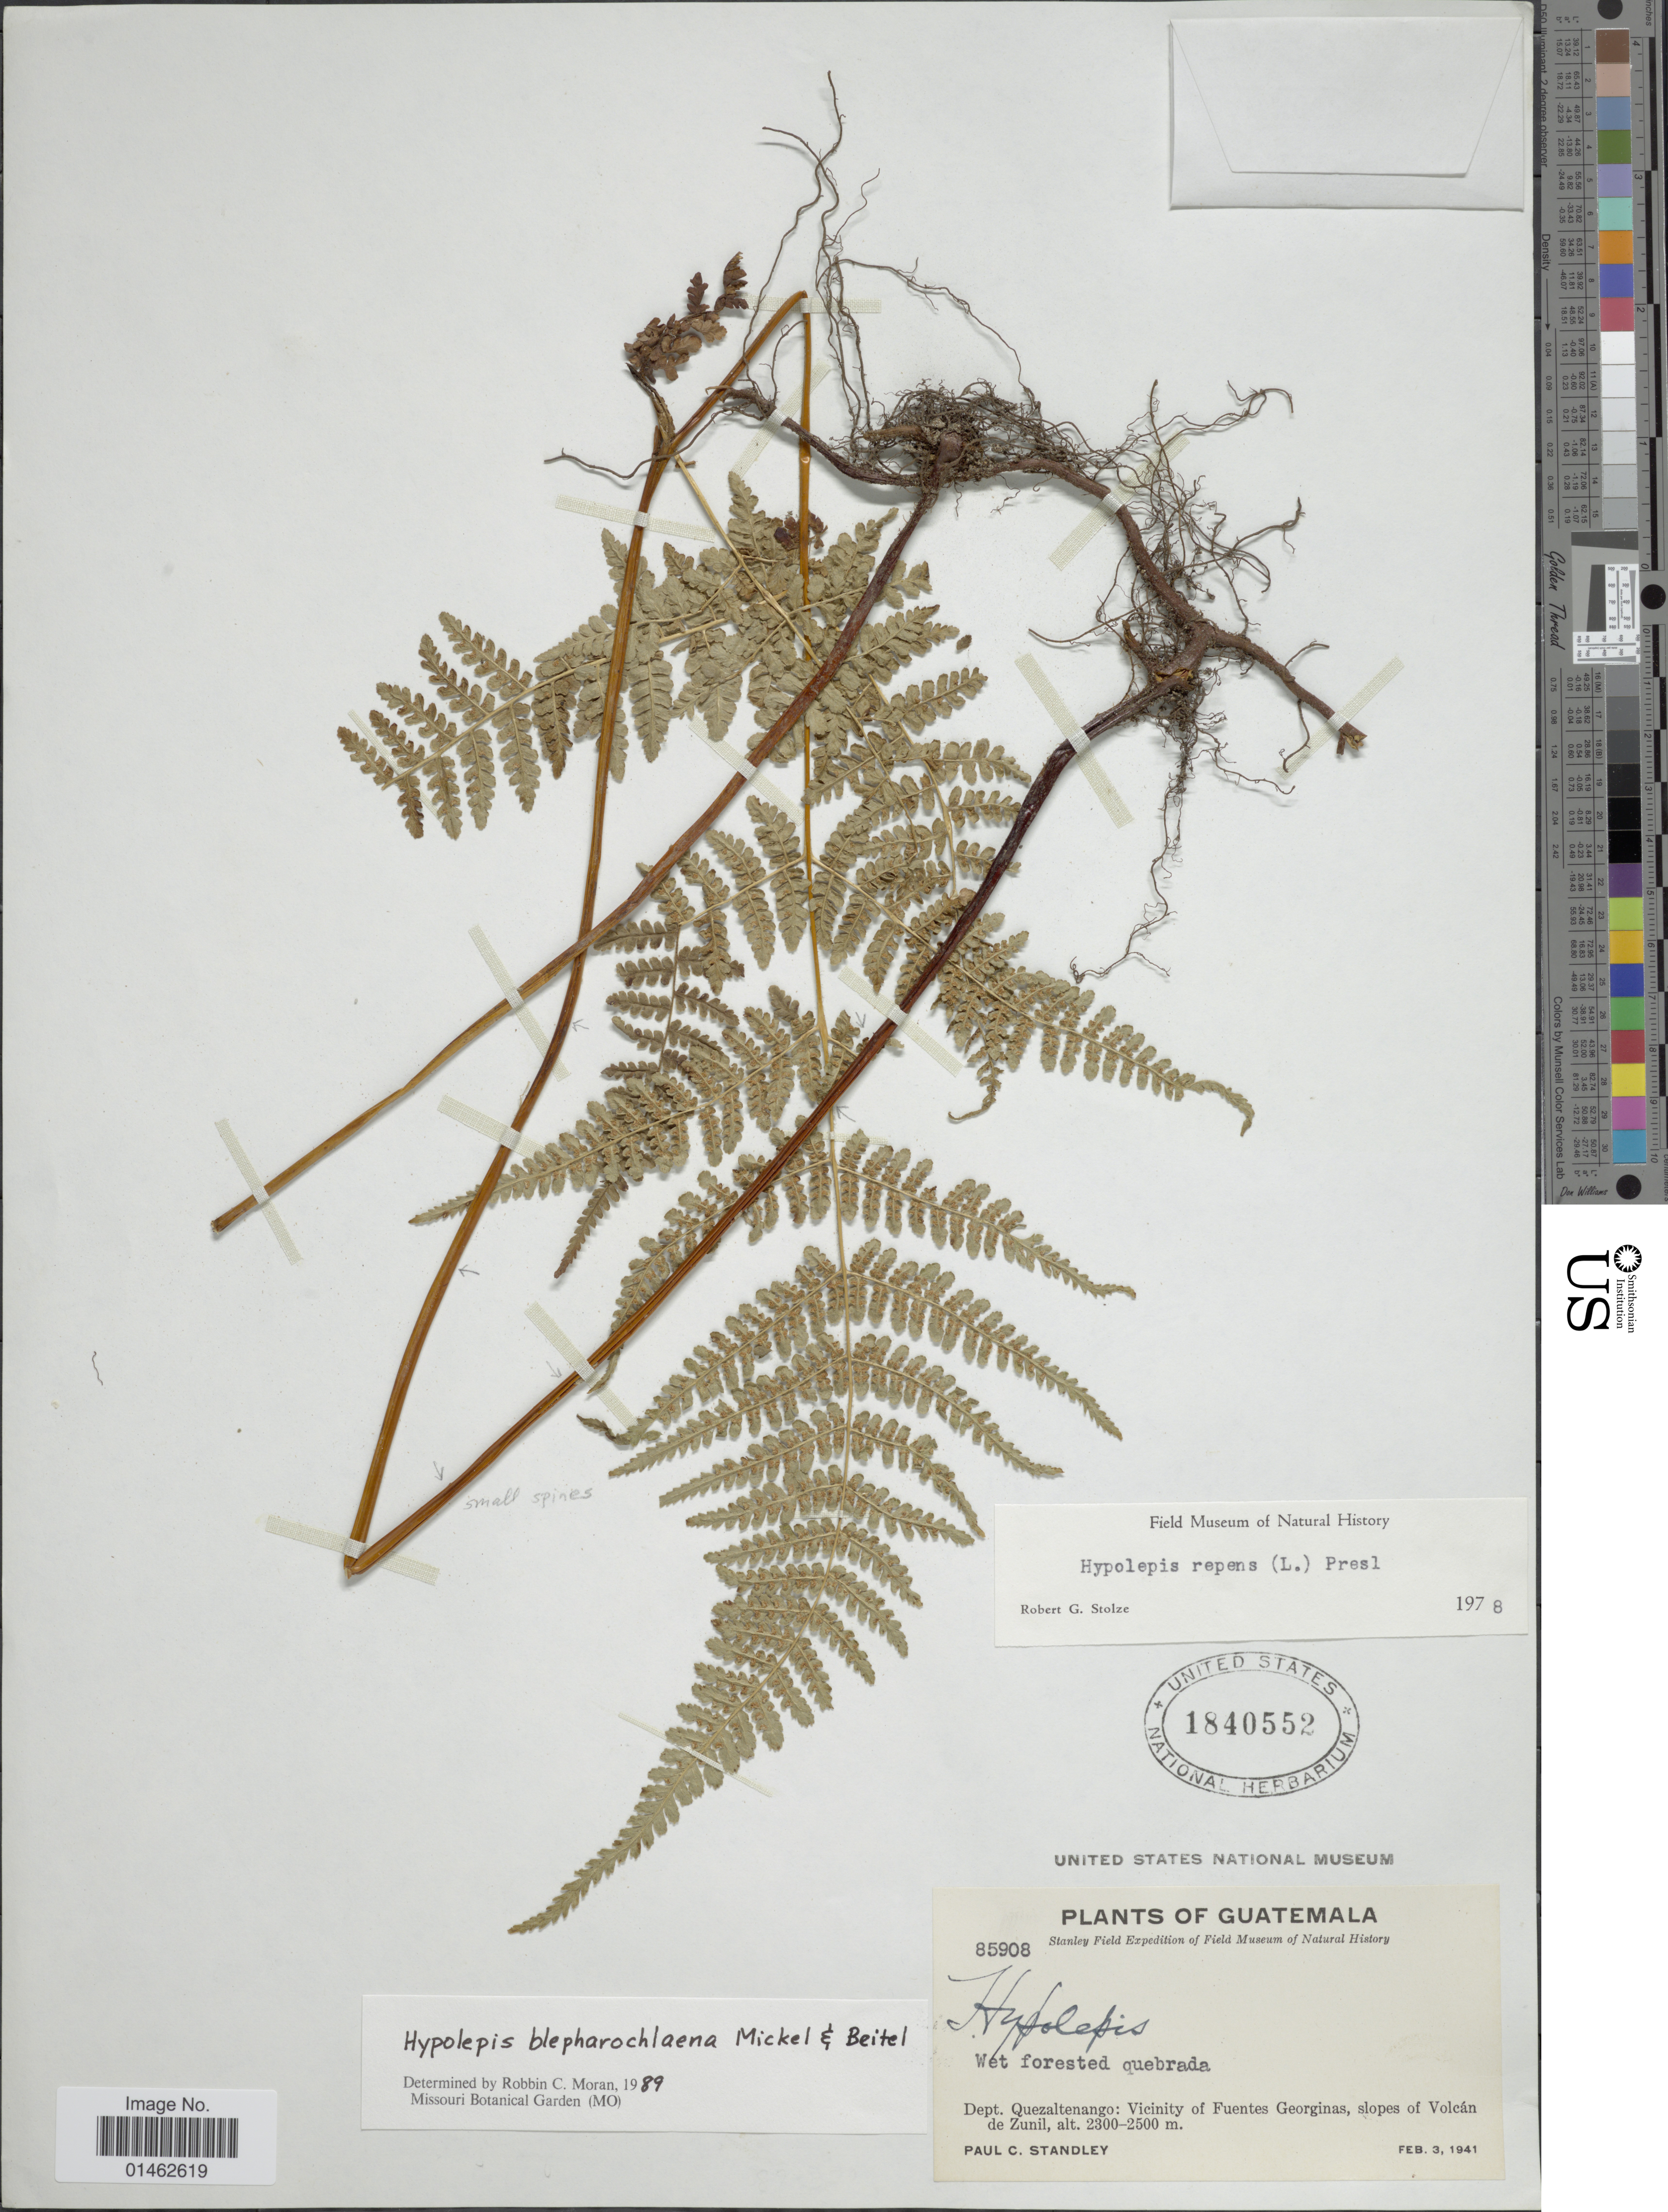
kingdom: Plantae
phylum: Tracheophyta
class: Polypodiopsida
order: Polypodiales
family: Dennstaedtiaceae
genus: Hypolepis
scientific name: Hypolepis blepharochlaena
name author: Mickel & Beitel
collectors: P. C. Standley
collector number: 85908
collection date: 1941-02-03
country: Guatemala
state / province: Quetzaltenango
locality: Dept. Quezaltenango: Vicinity of Fuentes Georginas, slopes of Volcán de Zunil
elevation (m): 2300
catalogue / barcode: US 1840552